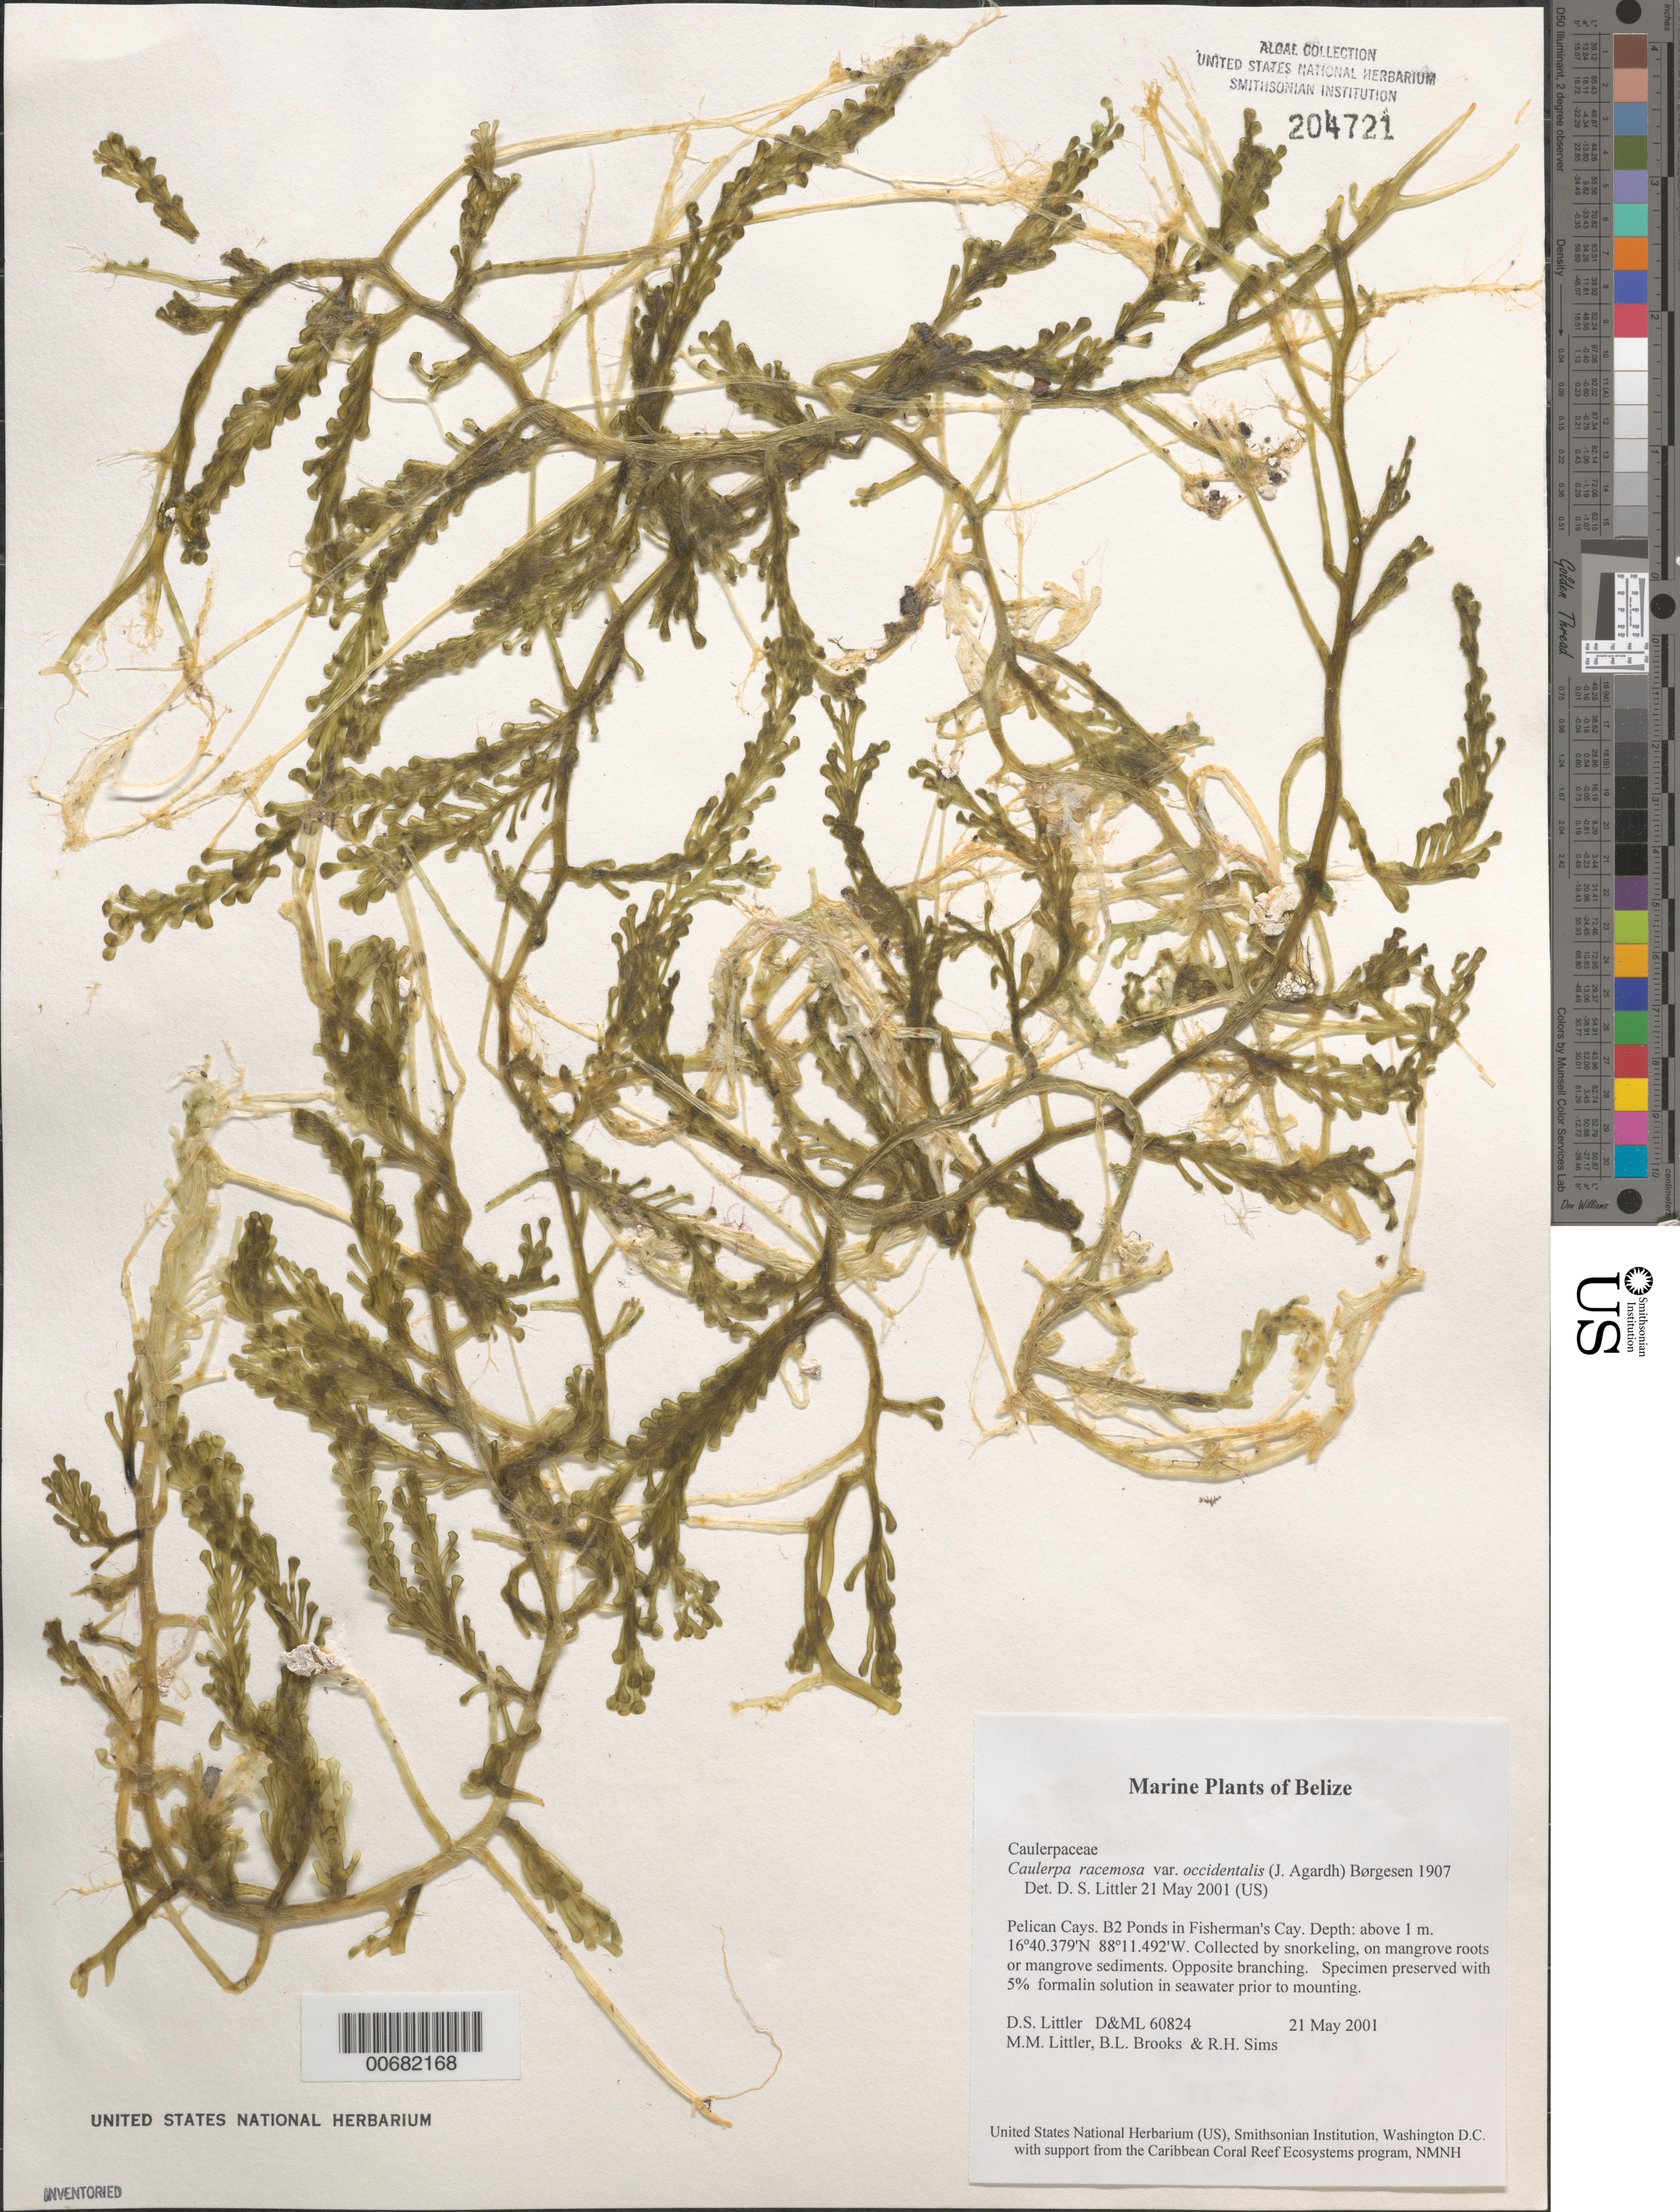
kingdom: Plantae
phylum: Chlorophyta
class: Ulvophyceae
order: Bryopsidales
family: Caulerpaceae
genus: Caulerpa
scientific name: Caulerpa racemosa var. occidentalis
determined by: Littler, D. S.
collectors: D. S. Littler, M. M. Littler, B. Brooks & R. H. Sims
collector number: D&ML 60824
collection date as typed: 21 May 2001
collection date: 2001-05-21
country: Belize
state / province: Stann Creek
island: Fisherman Cay [Fisherman's Cay]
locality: B2 Ponds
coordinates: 16 40.379' N, 88 11.402' W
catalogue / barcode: US 204721